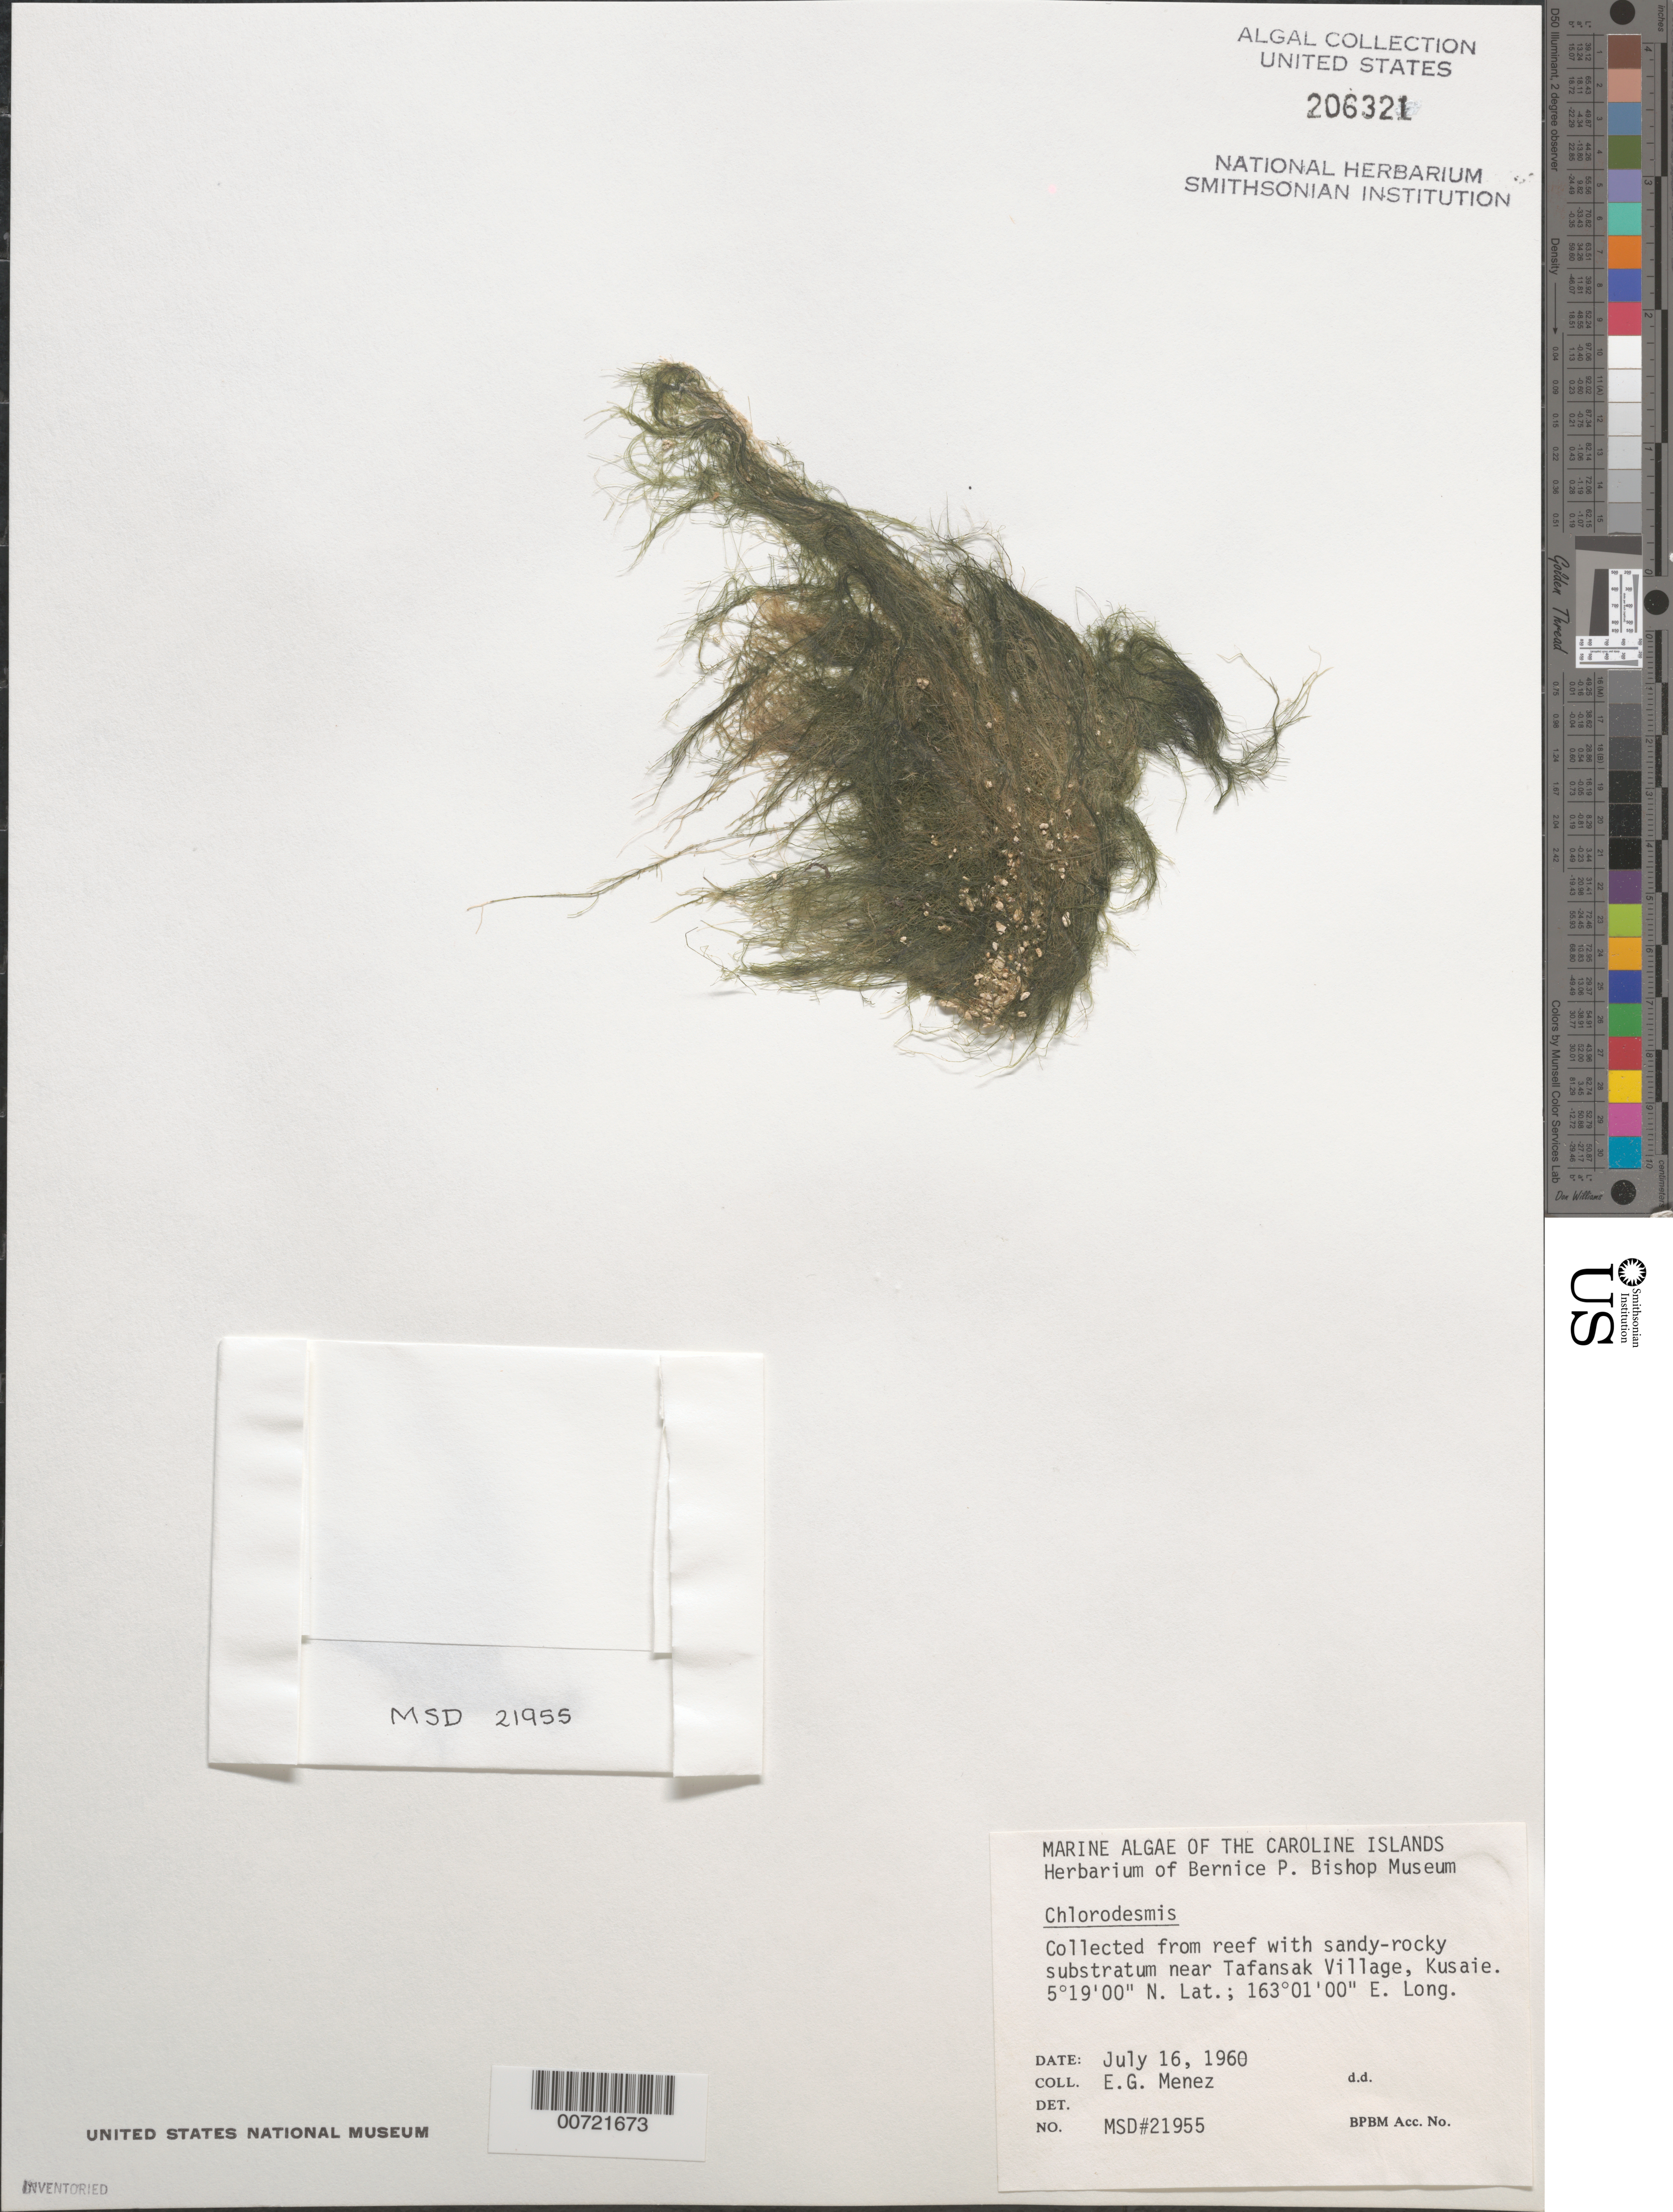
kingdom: Plantae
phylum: Chlorophyta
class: Ulvophyceae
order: Bryopsidales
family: Udoteaceae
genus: Chlorodesmis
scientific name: Chlorodesmis sp.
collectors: Meñez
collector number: MSD 21955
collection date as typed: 16 Jul 1960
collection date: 1960-07-16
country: Micronesia, Federated States of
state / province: Kosrae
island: Kosrae [Kusaie]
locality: Near Tafansak village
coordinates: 5 19' 00" N, 163 01' 00" E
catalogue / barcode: US 206321